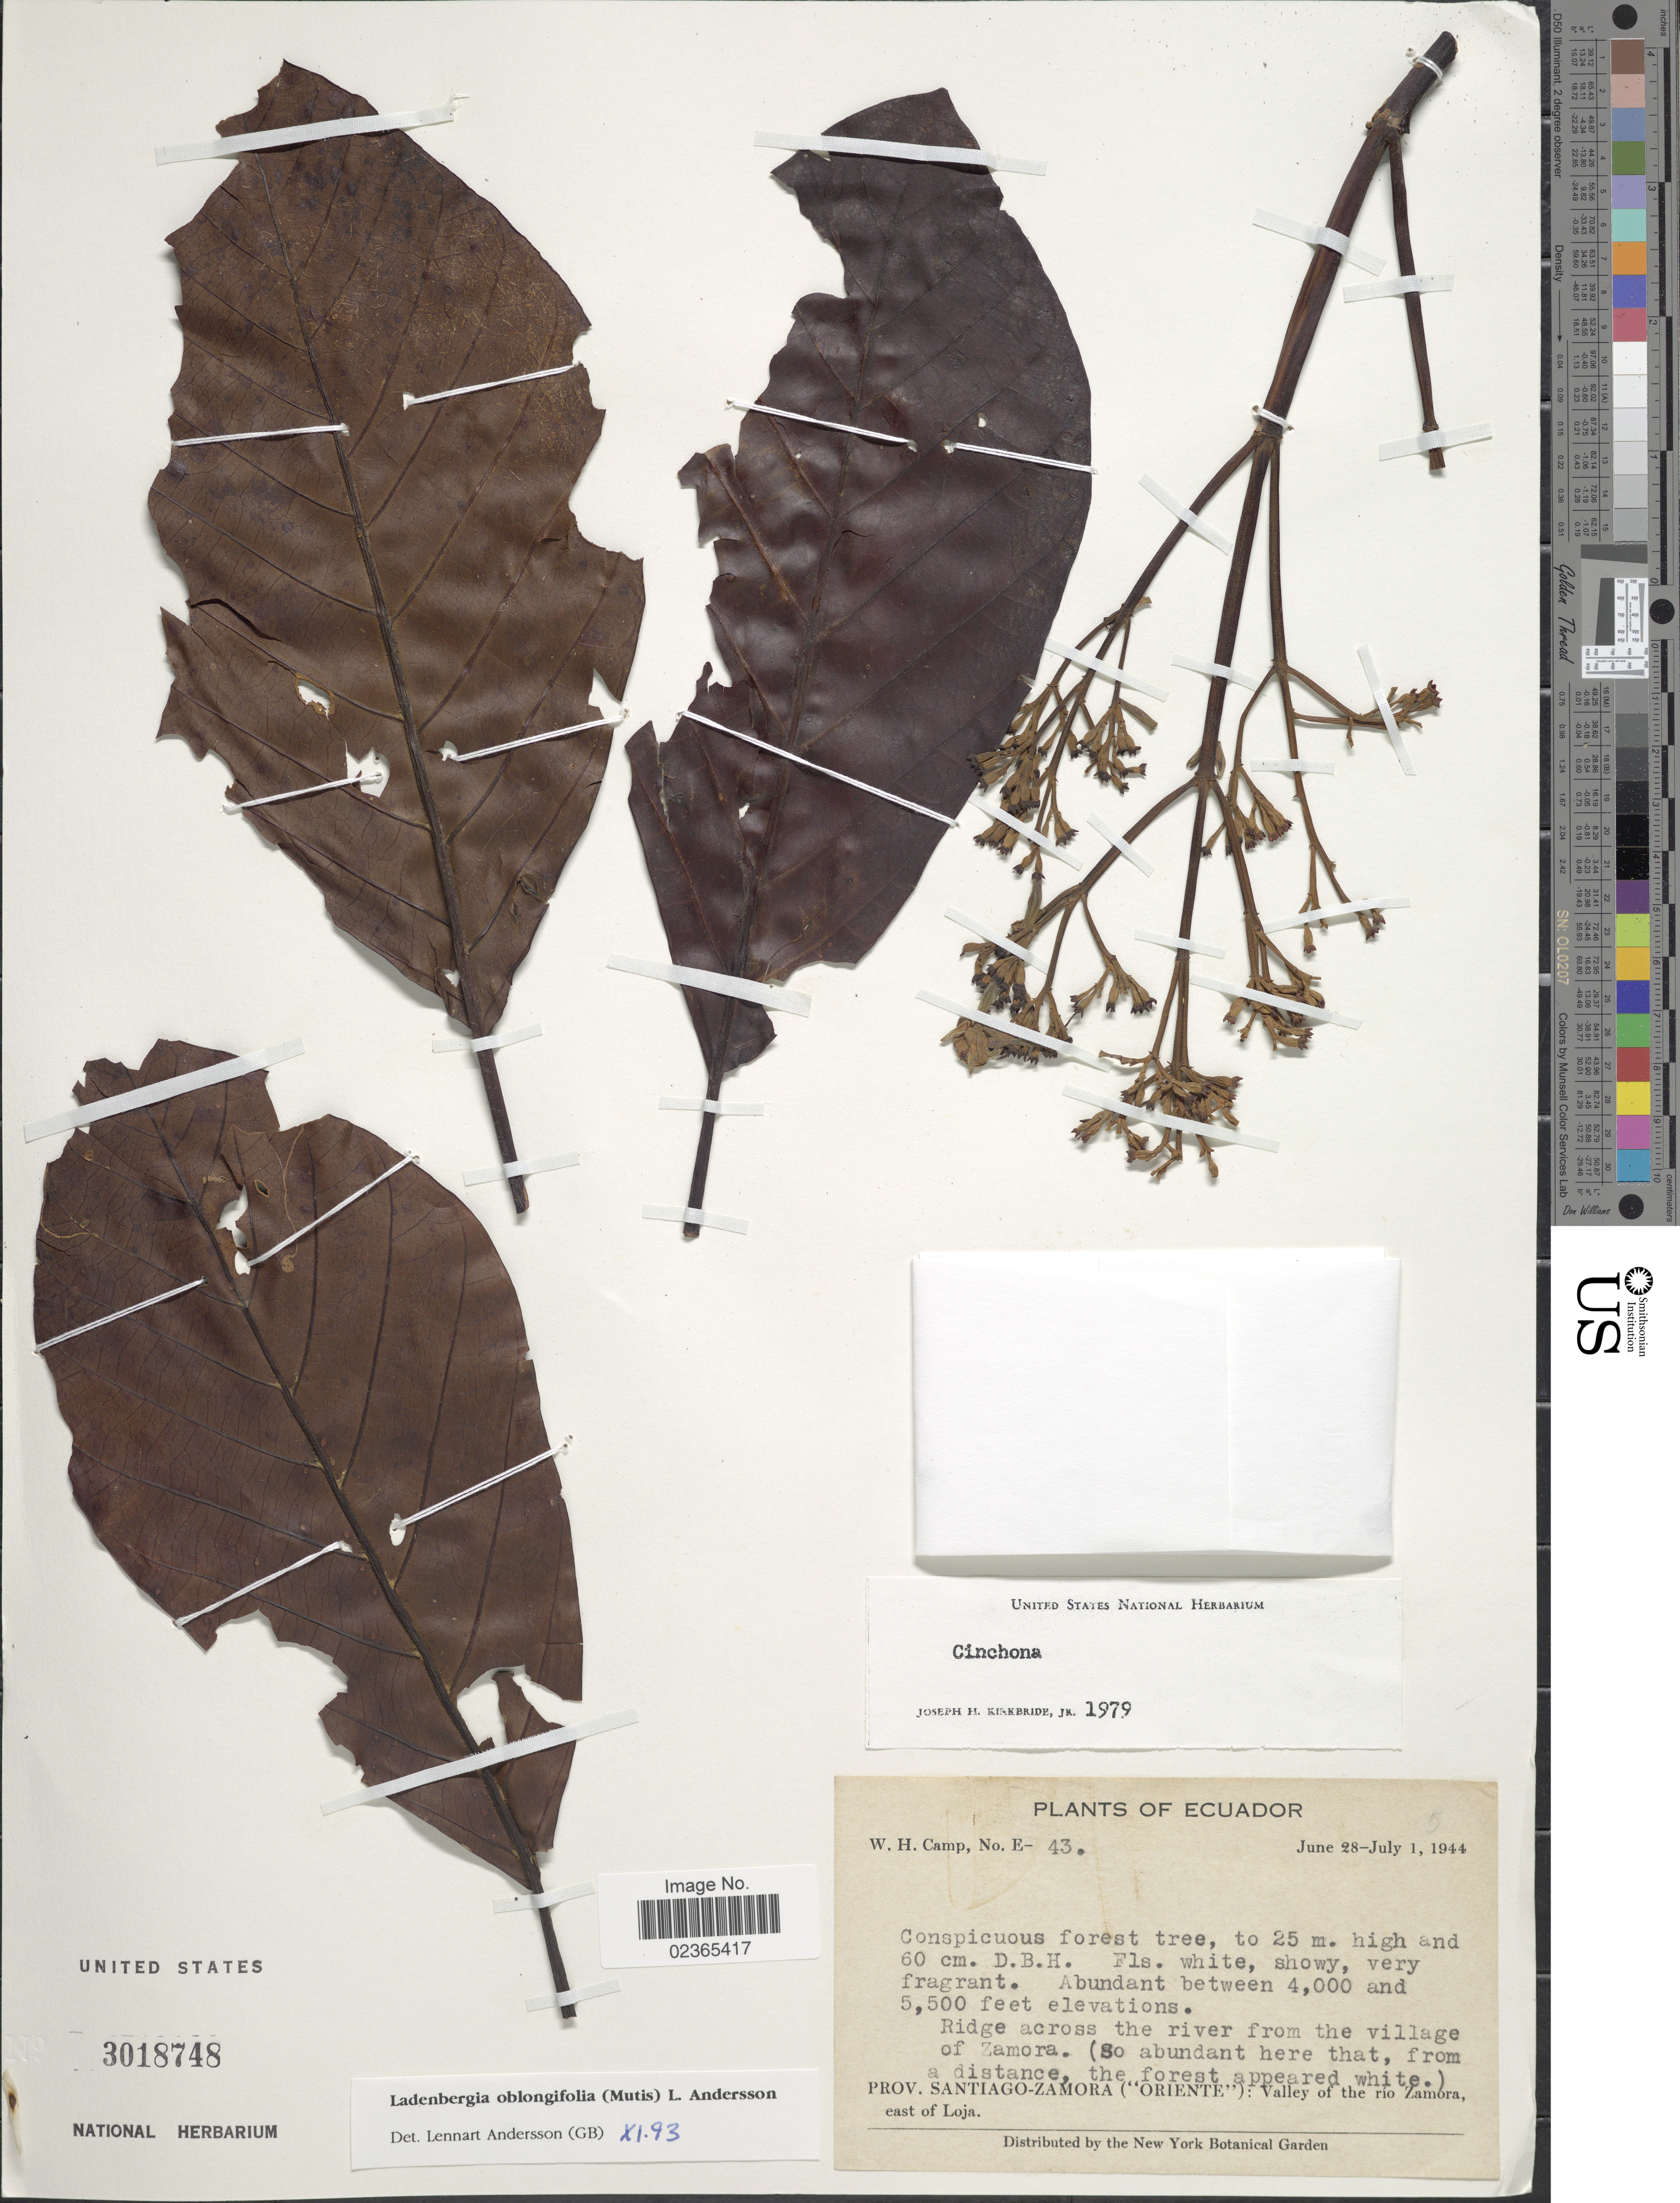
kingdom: Plantae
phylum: Tracheophyta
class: Magnoliopsida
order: Gentianales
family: Rubiaceae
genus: Ladenbergia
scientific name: Ladenbergia oblongifolia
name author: (Mutis) L. Andersson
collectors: W. H. Camp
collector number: E43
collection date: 1944-06-28/1944-07-01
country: Ecuador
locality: Ridge across the river from the village of Zamora (So abundant here thatm from a distance, the forest appeared white) Prov. Santiago-Zamora ("Oriente") : Valley of the rio Zamora east of Loja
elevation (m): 1219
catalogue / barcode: US 3018748